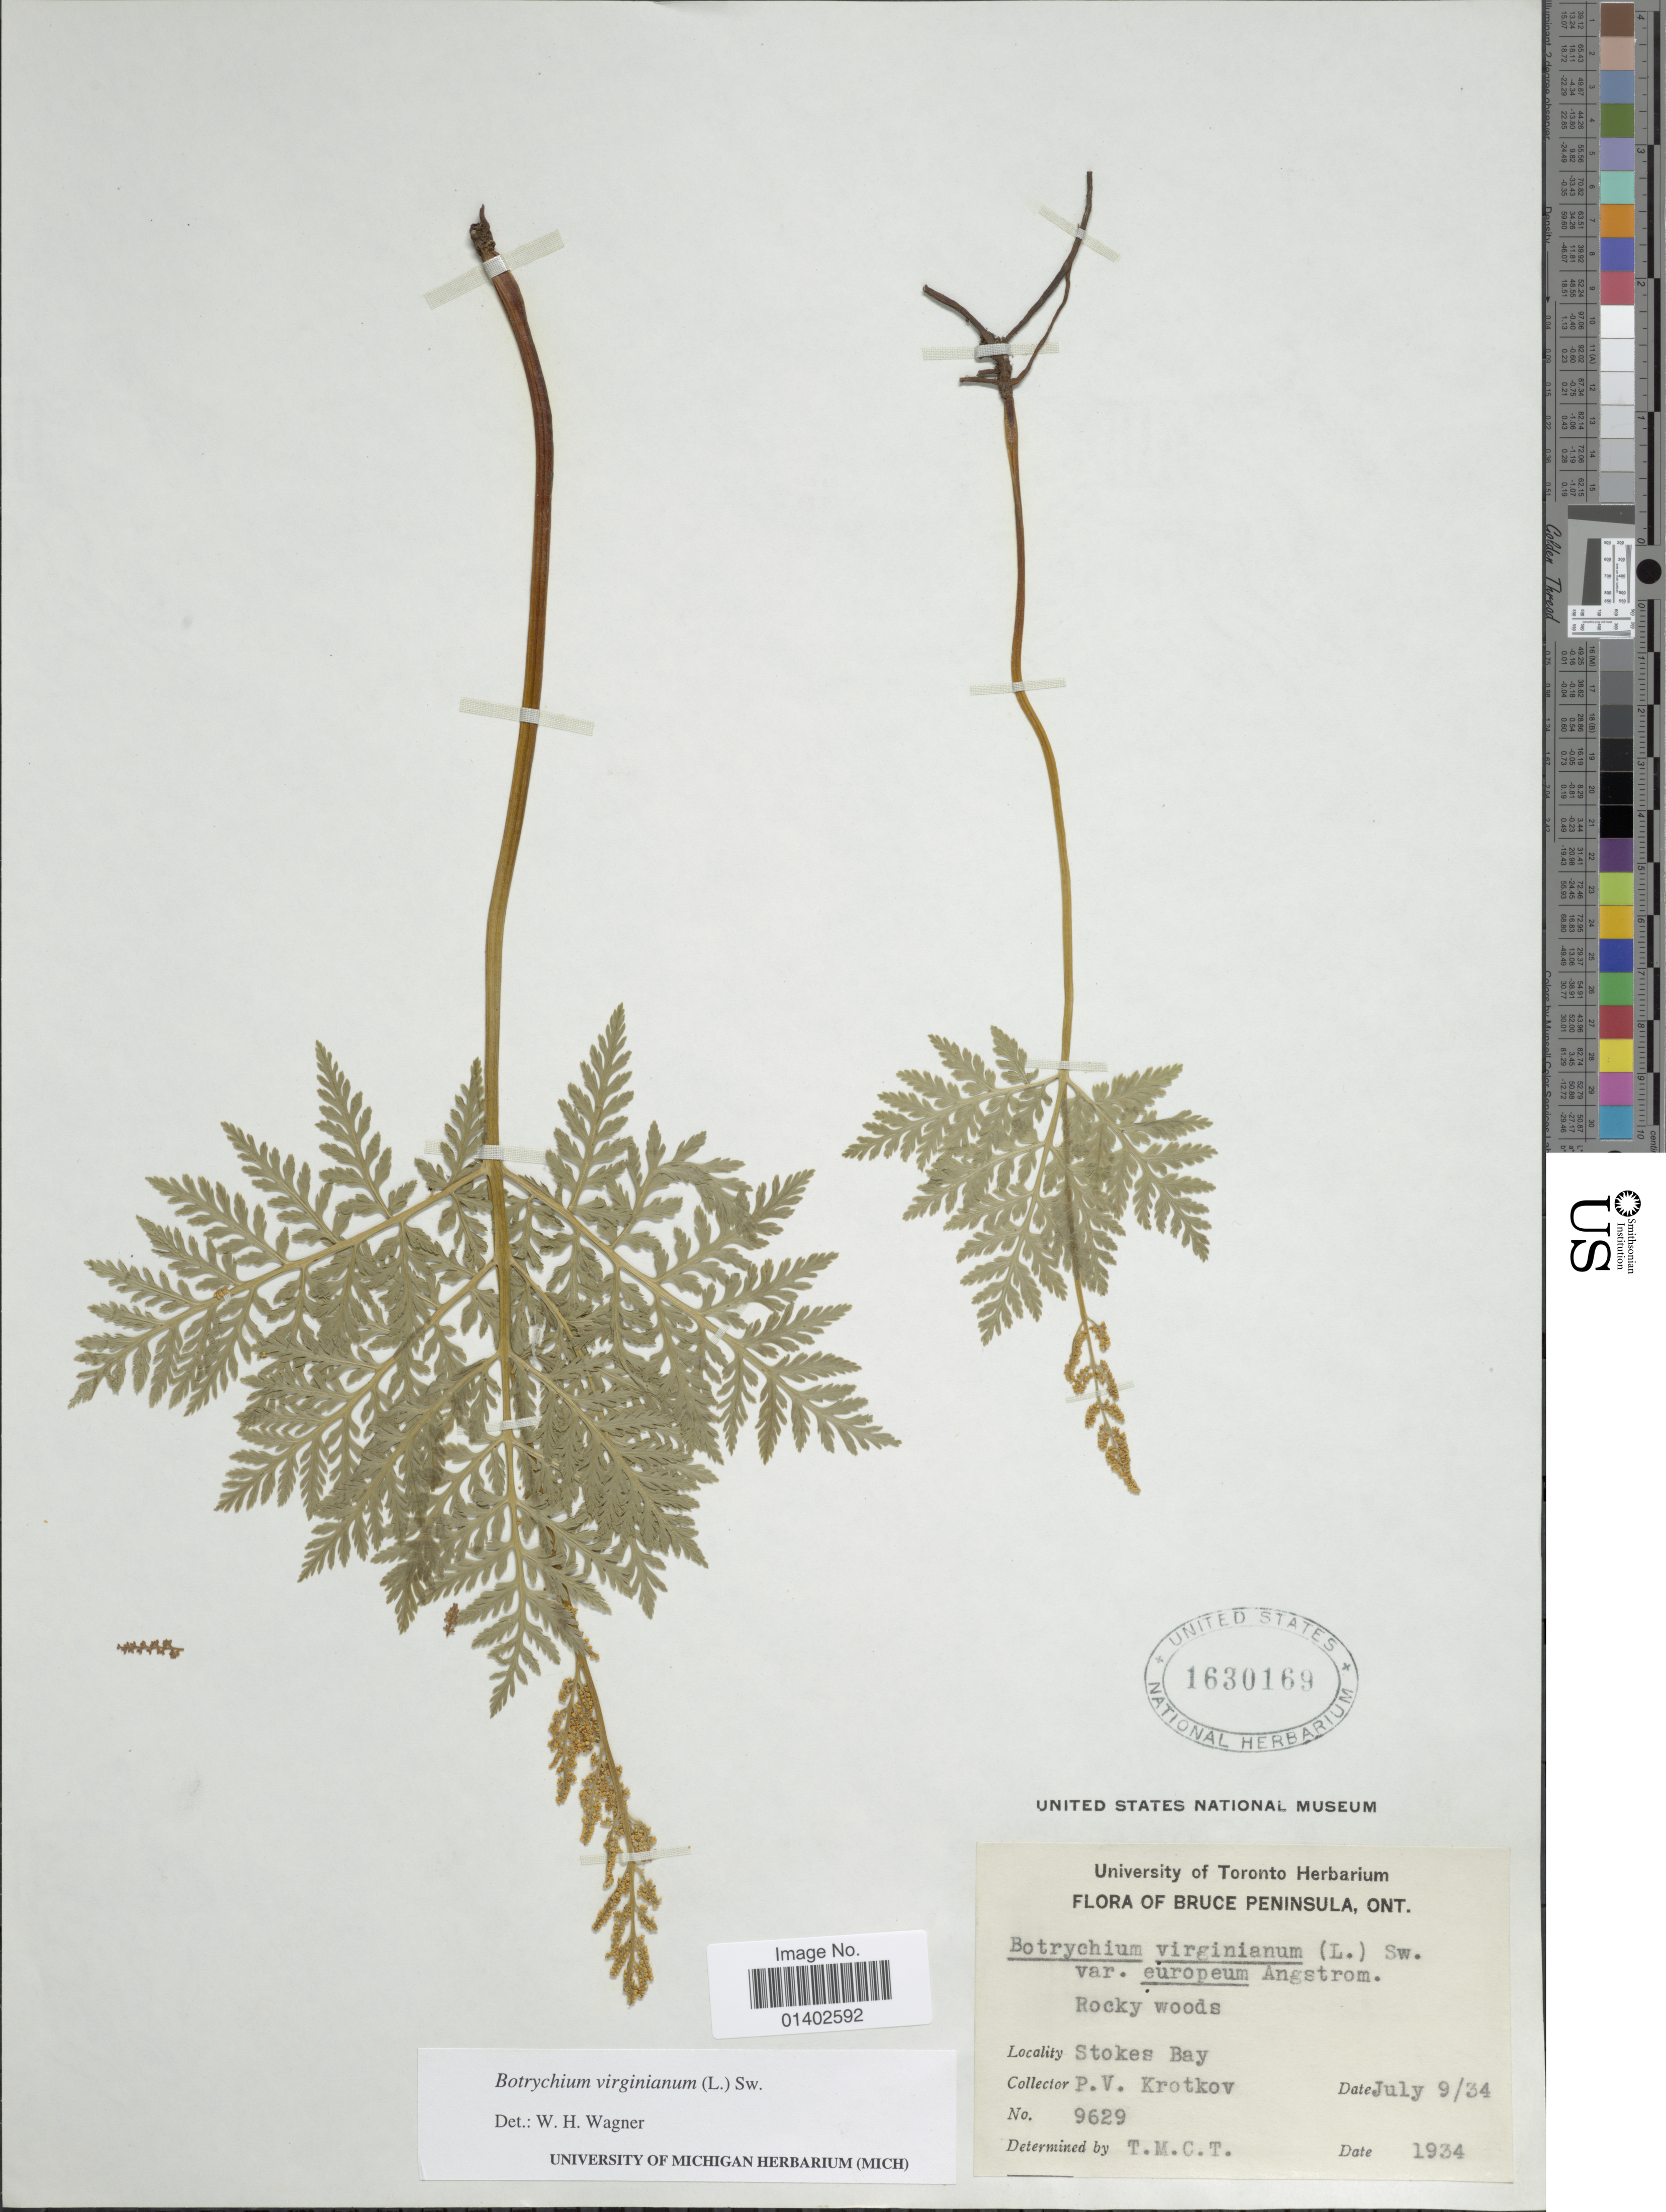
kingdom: Plantae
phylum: Tracheophyta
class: Polypodiopsida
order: Ophioglossales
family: Ophioglossaceae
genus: Botrychium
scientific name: Botrychium virginianum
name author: (L.) Sw.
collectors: P. V. Krotkov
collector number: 9629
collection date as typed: Transcribed d/m/y: 9/7/34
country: Canada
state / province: Ontario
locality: Bruce Peninsula, Stoke Bay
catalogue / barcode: US 1630169